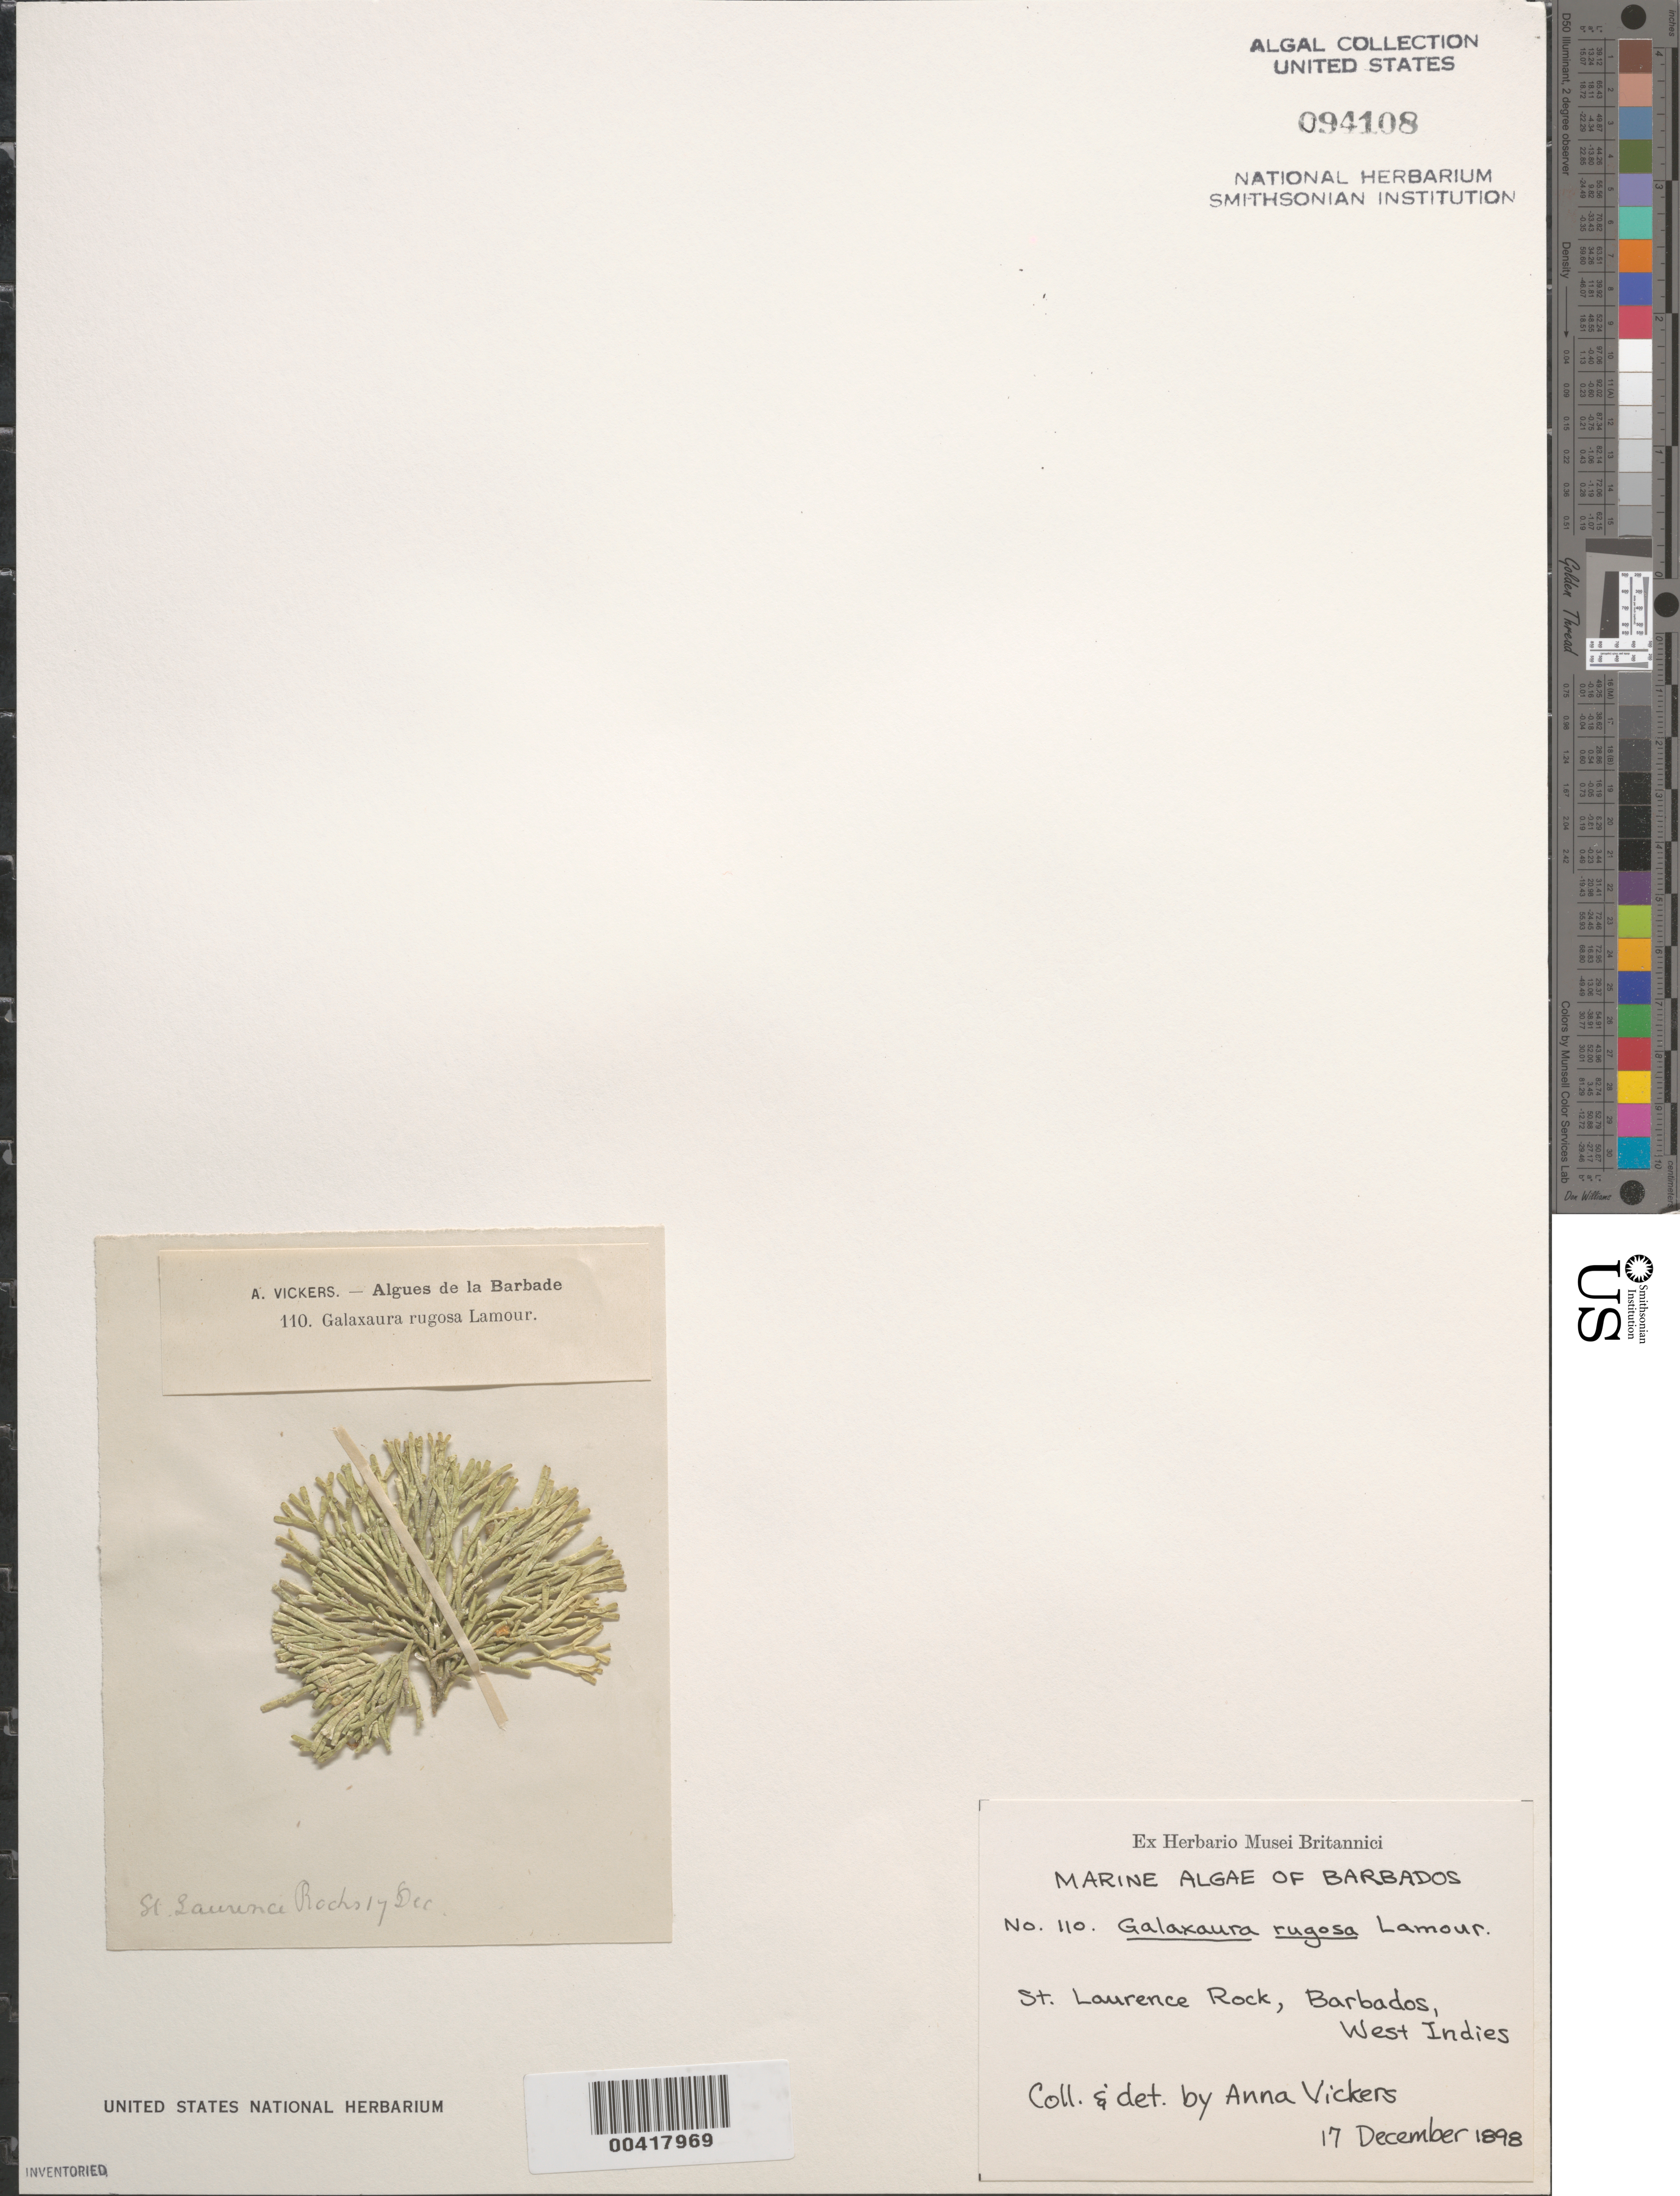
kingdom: Plantae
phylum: Rhodophyta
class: Florideophyceae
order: Nemaliales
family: Galaxauraceae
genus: Galaxaura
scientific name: Galaxaura rugosa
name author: (Ellis & Sol.) J.V.Lamouroux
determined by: Vickers, A.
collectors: A. Vickers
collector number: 110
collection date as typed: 17 Dec 1898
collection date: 1898-12-17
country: Barbados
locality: St. Laurence Rock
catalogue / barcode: US 94108